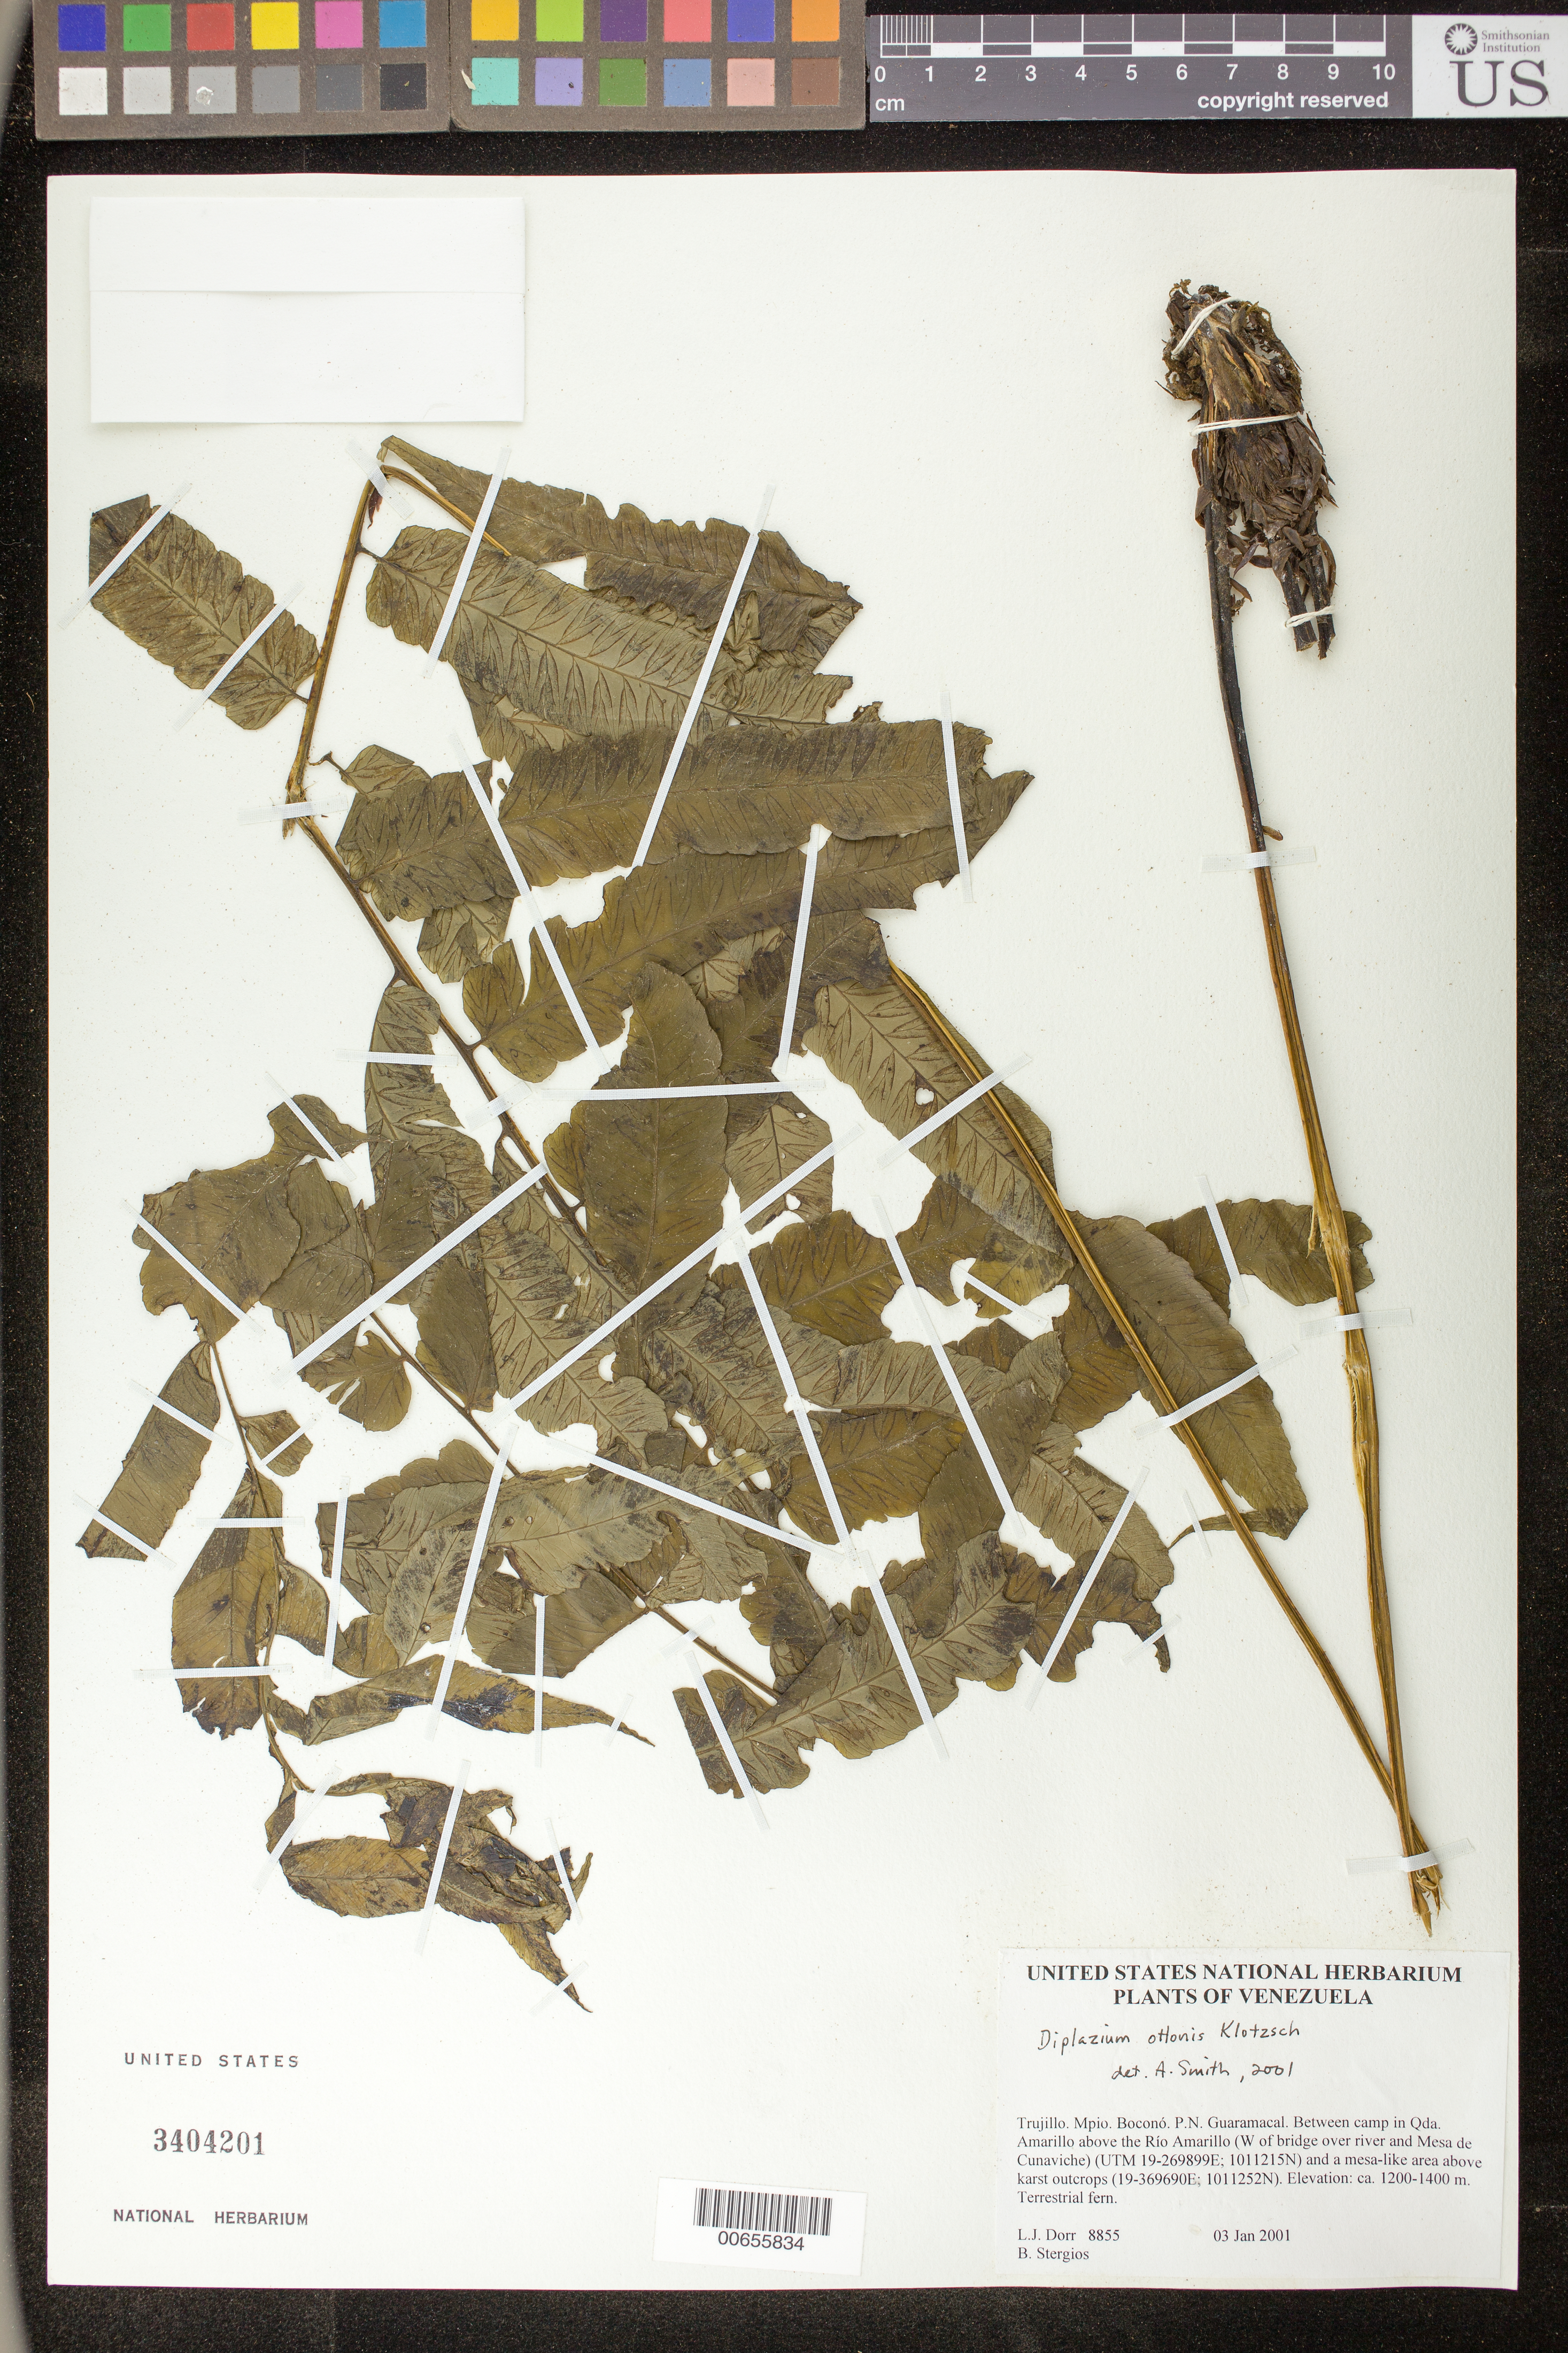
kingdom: Plantae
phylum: Tracheophyta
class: Polypodiopsida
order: Polypodiales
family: Athyriaceae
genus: Diplazium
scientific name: Diplazium ottonis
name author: Klotzsch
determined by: Smith, Alan R., (UC)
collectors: L. J. Dorr & B. G. Stergios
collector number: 8855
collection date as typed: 03 Jan 2001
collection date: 2001-01-03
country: Venezuela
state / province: Trujillo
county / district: Boconó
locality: Parque Nacional Guaramacal. Between camp in Qda Amarillo above Río Amarillo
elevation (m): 1200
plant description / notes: PORT, US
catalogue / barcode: US 3404201